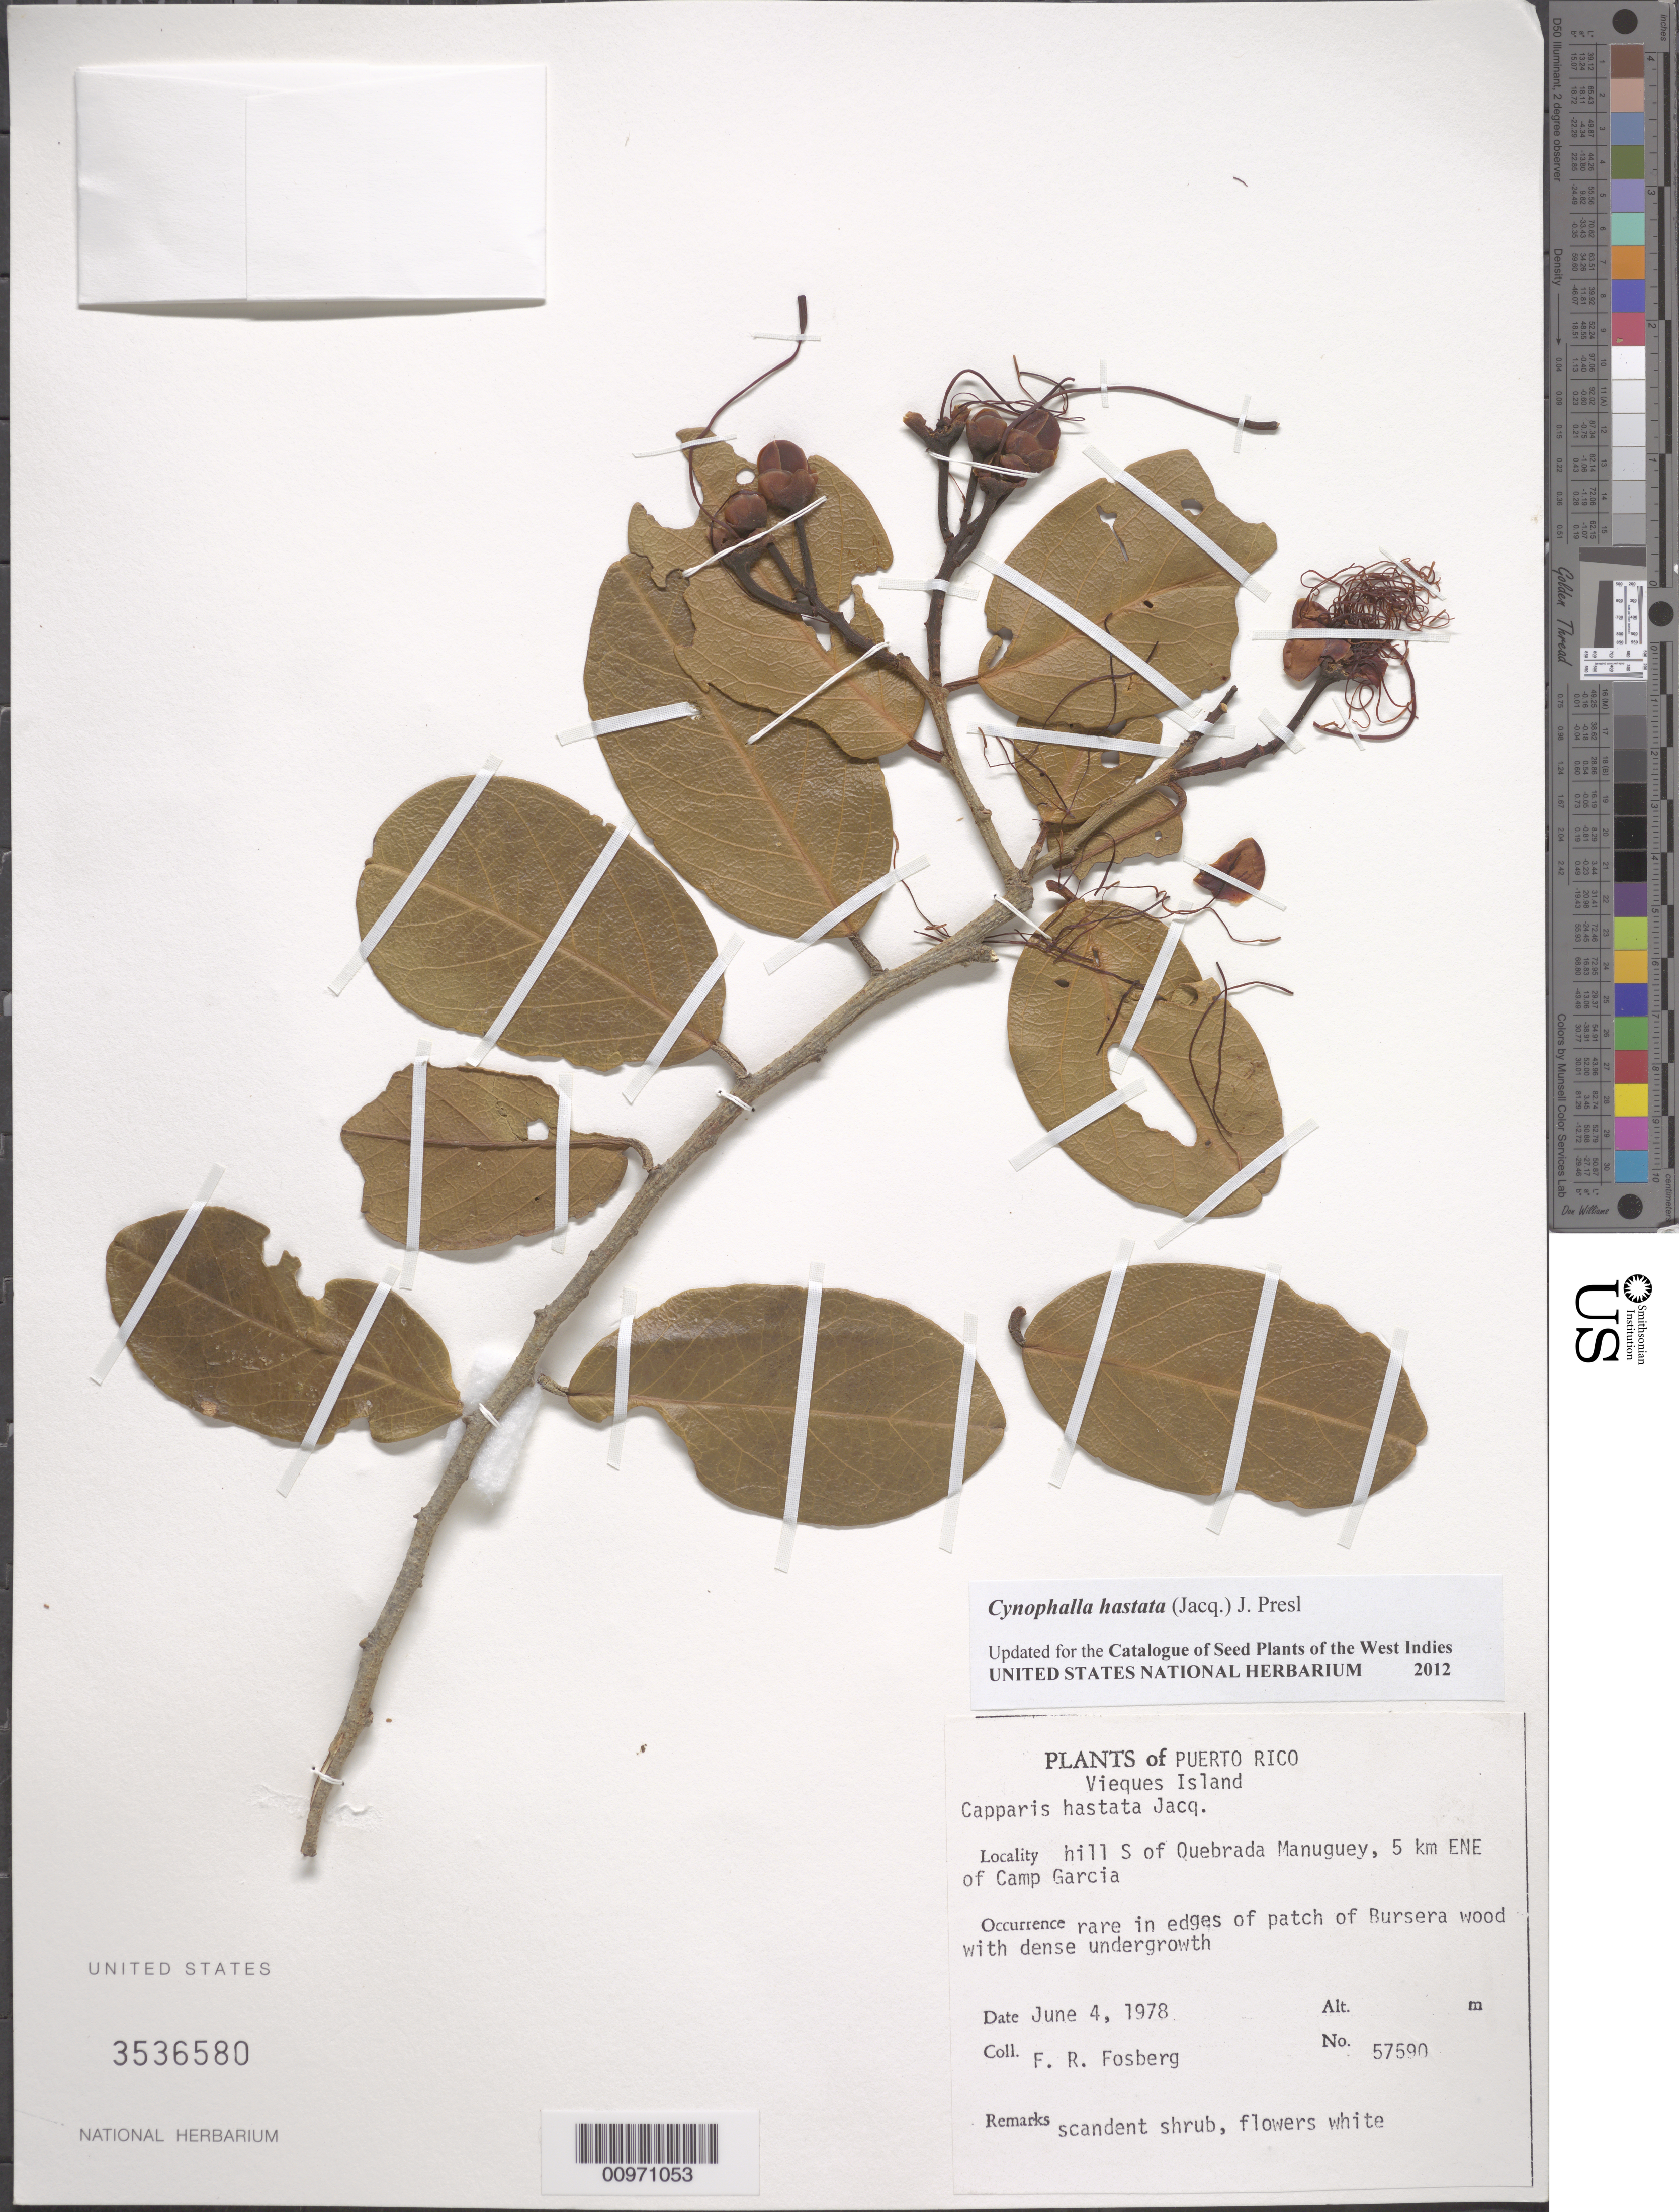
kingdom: Plantae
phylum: Tracheophyta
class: Magnoliopsida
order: Brassicales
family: Capparaceae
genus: Cynophalla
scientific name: Cynophalla hastata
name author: (Jacq.) J. Presl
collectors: F. R. Fosberg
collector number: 57590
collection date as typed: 04 Jun 1978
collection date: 1978-06-04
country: Puerto Rico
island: Vieques I.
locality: South of Quebrada Manuguey, 5 km ENE of Camp Garcia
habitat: In edges of patch of Bursera wood with dense undergrowth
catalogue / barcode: US 3536580